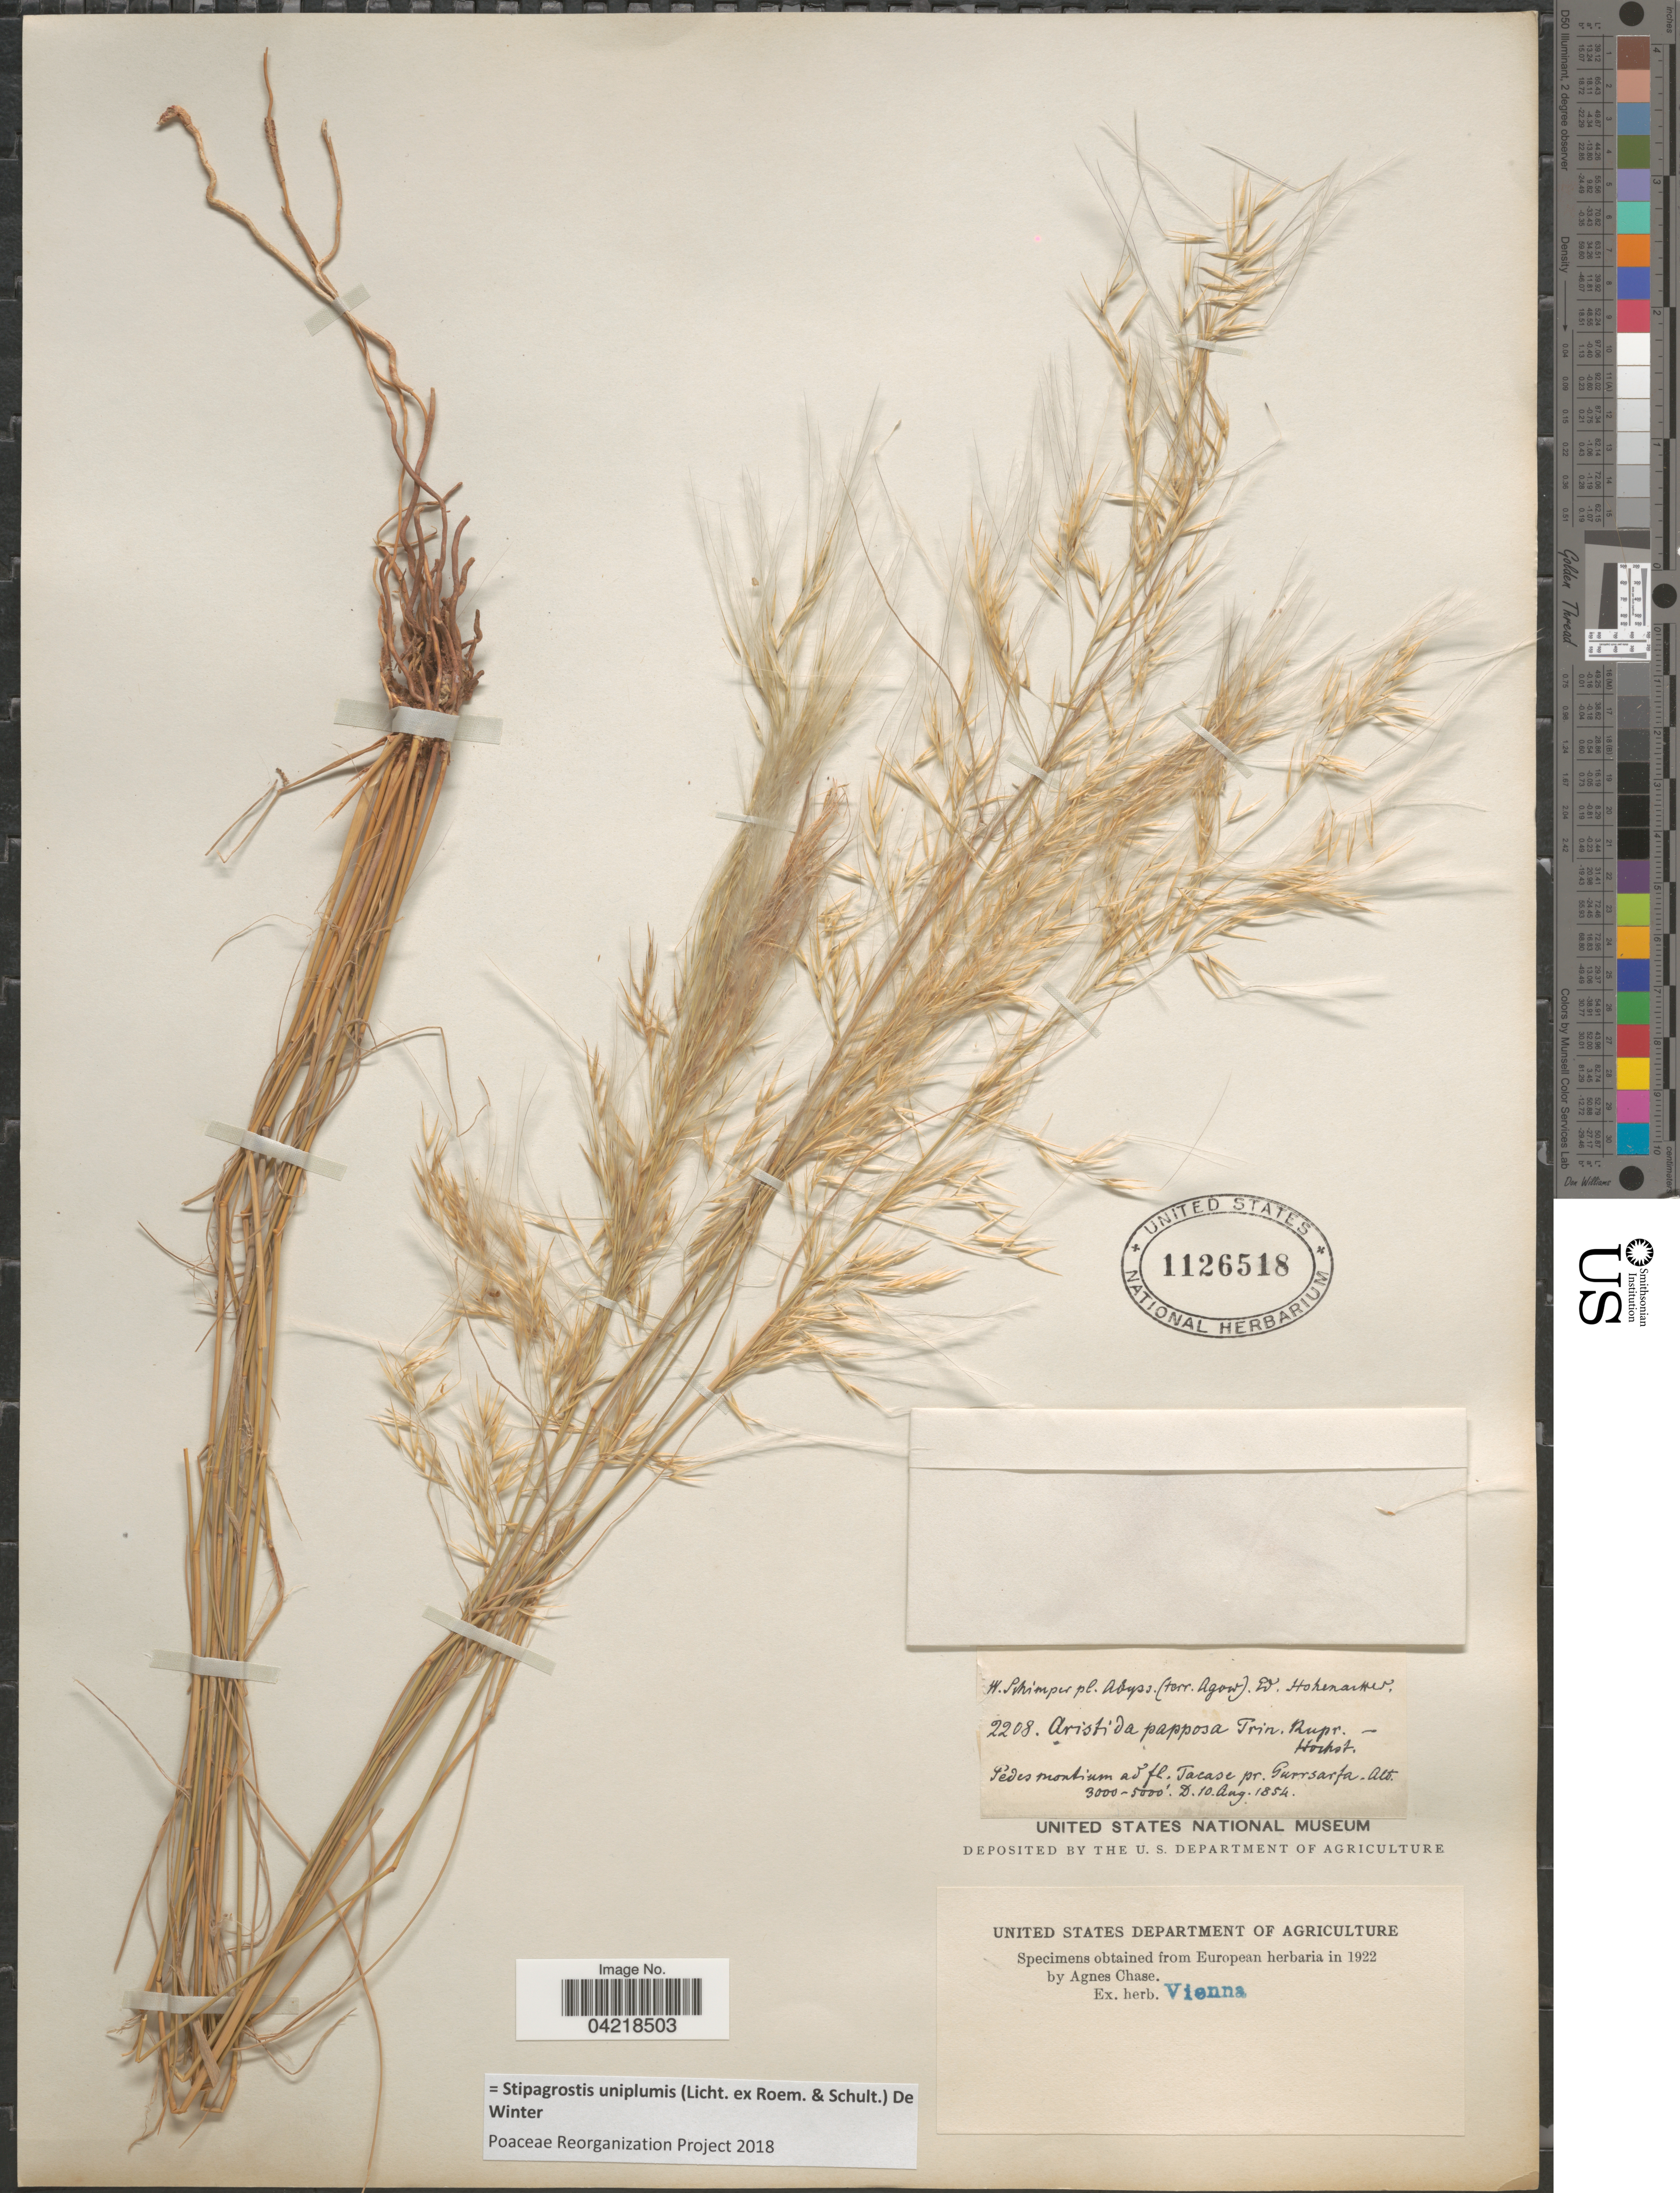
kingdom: Plantae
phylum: Tracheophyta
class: Liliopsida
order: Poales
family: Poaceae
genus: Stipagrostis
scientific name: Stipagrostis uniplumis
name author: (Licht.) De Winter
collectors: W. Schimper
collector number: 2208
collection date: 1854-08-10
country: Ethiopia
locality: Pedes montium ad fl. Tacase pr. Gurrsarfa.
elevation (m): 914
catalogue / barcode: US 1126518